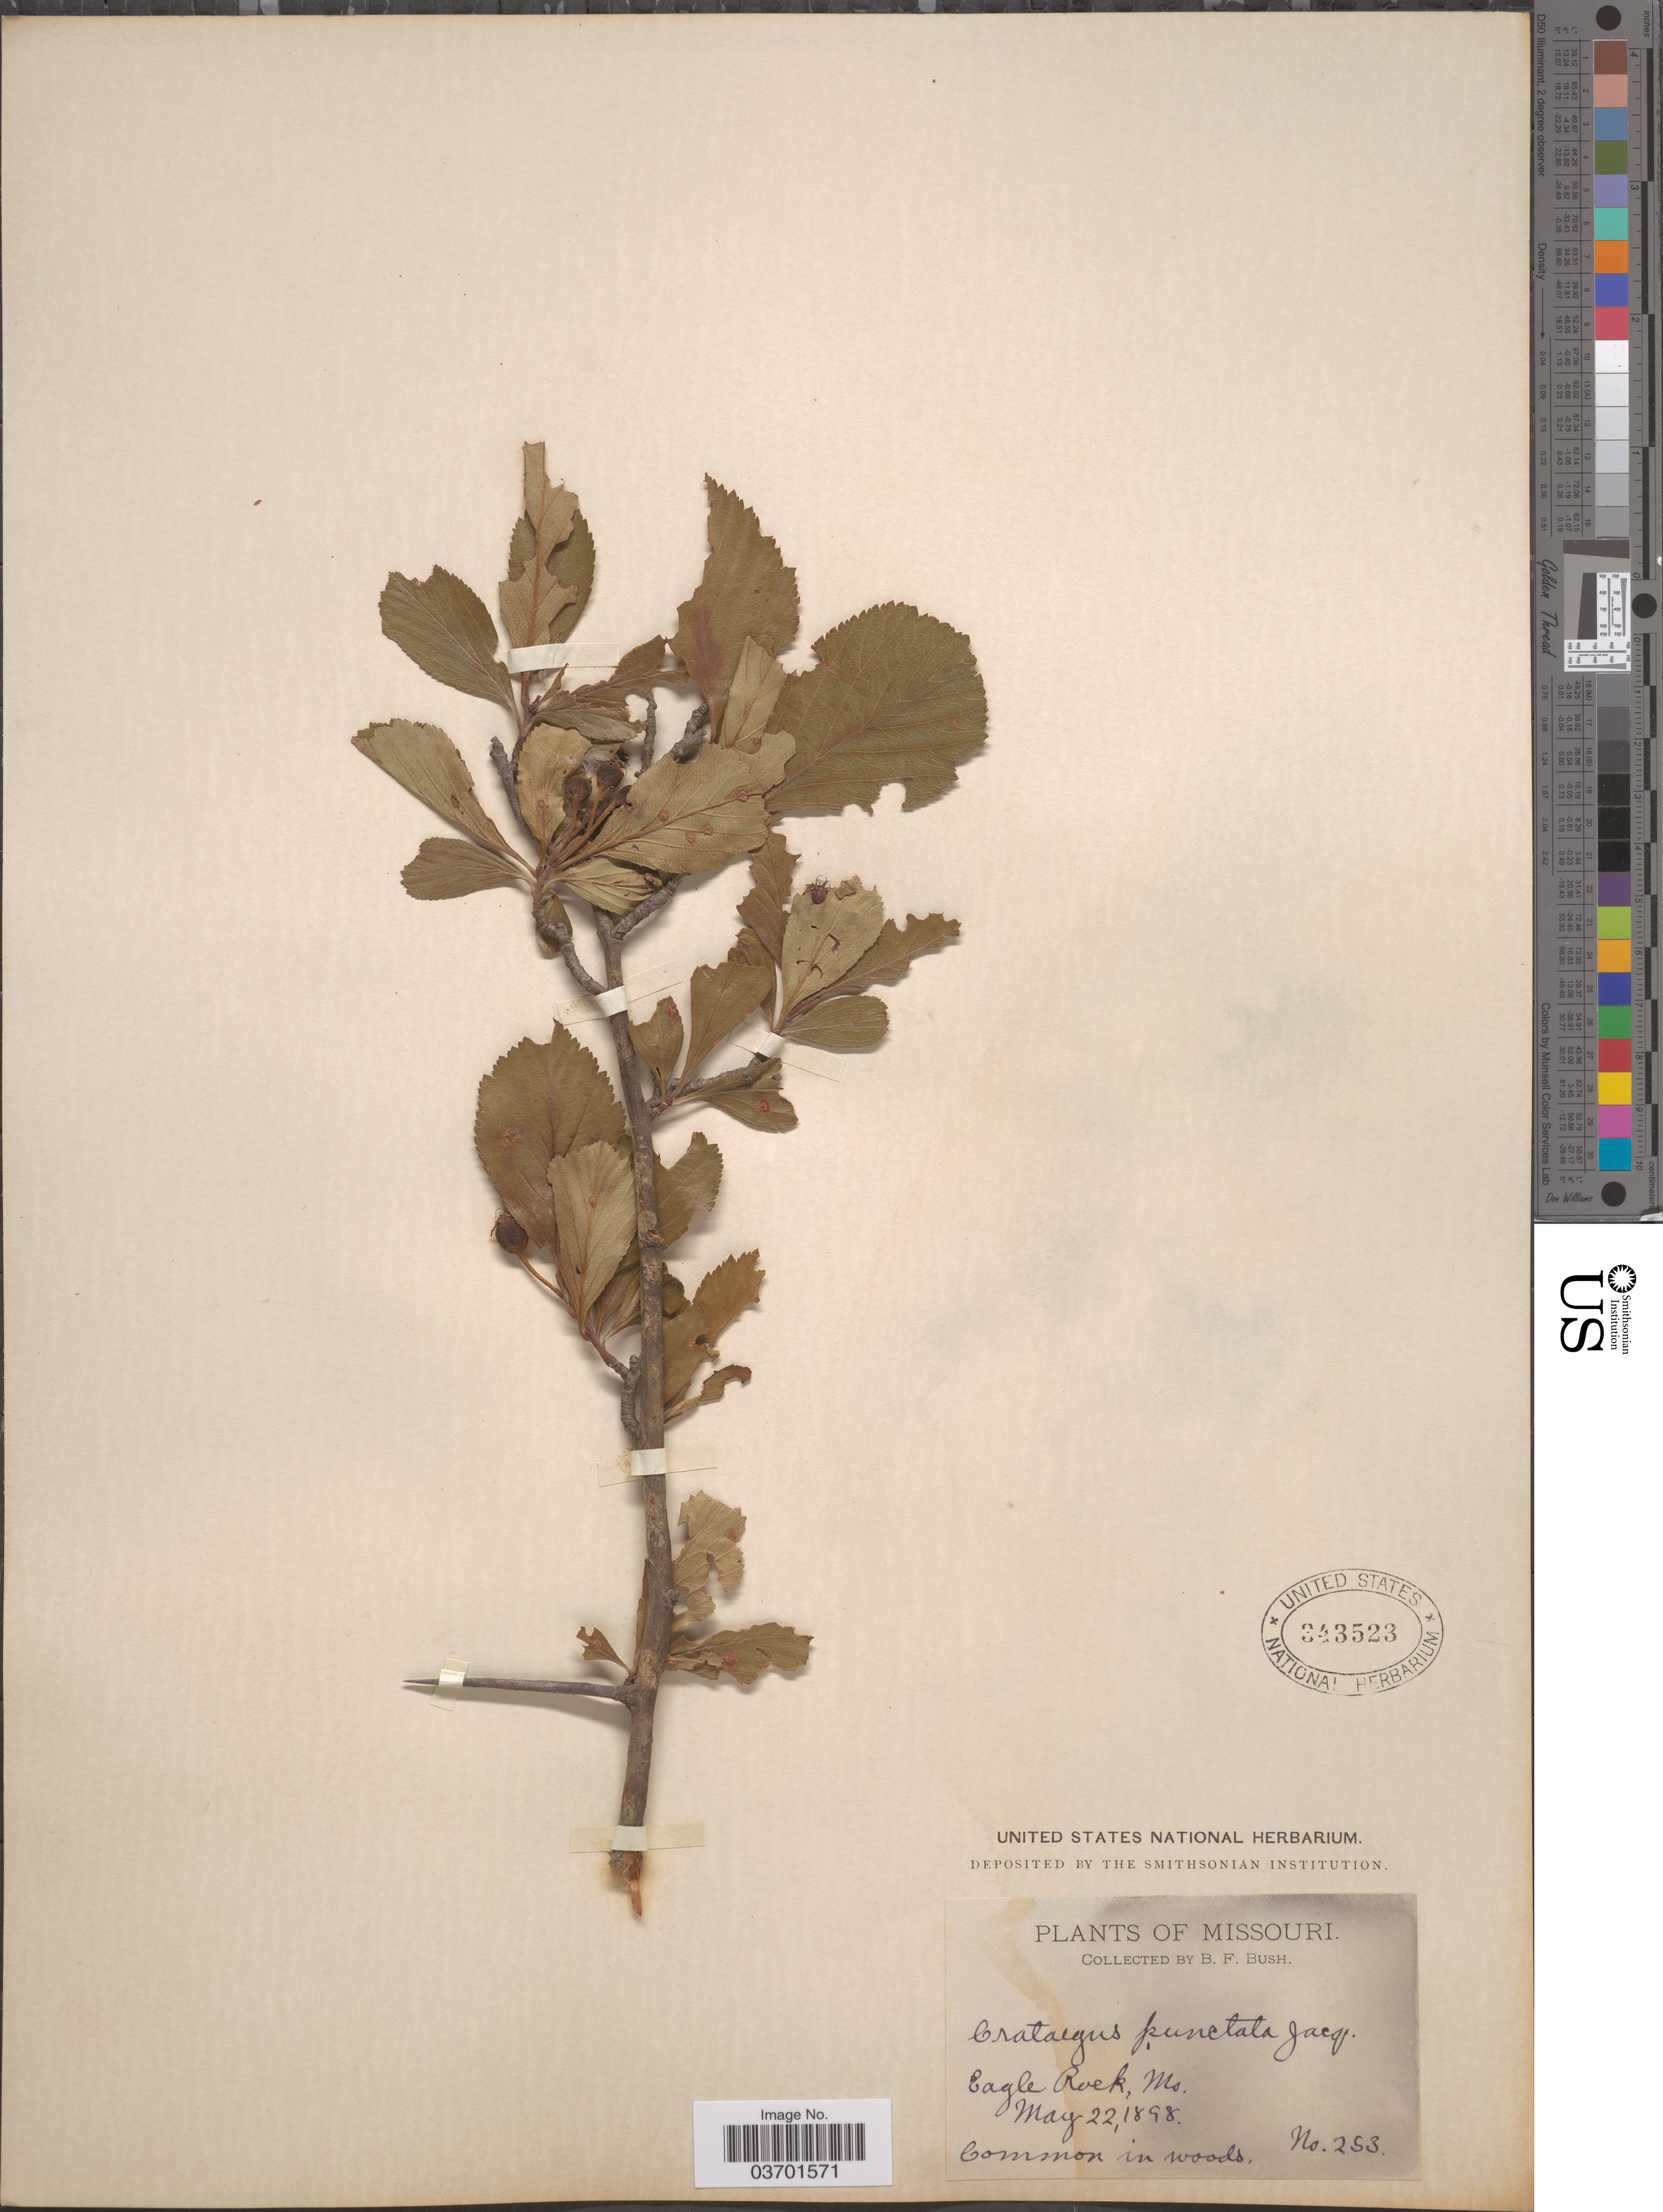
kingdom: Plantae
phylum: Tracheophyta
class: Magnoliopsida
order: Rosales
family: Rosaceae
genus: Crataegus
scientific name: Crataegus punctata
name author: Jacq.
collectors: B. F. Bush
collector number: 253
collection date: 1898-05-22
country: United States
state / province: Missouri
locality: Eagle Rock.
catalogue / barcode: US 343523